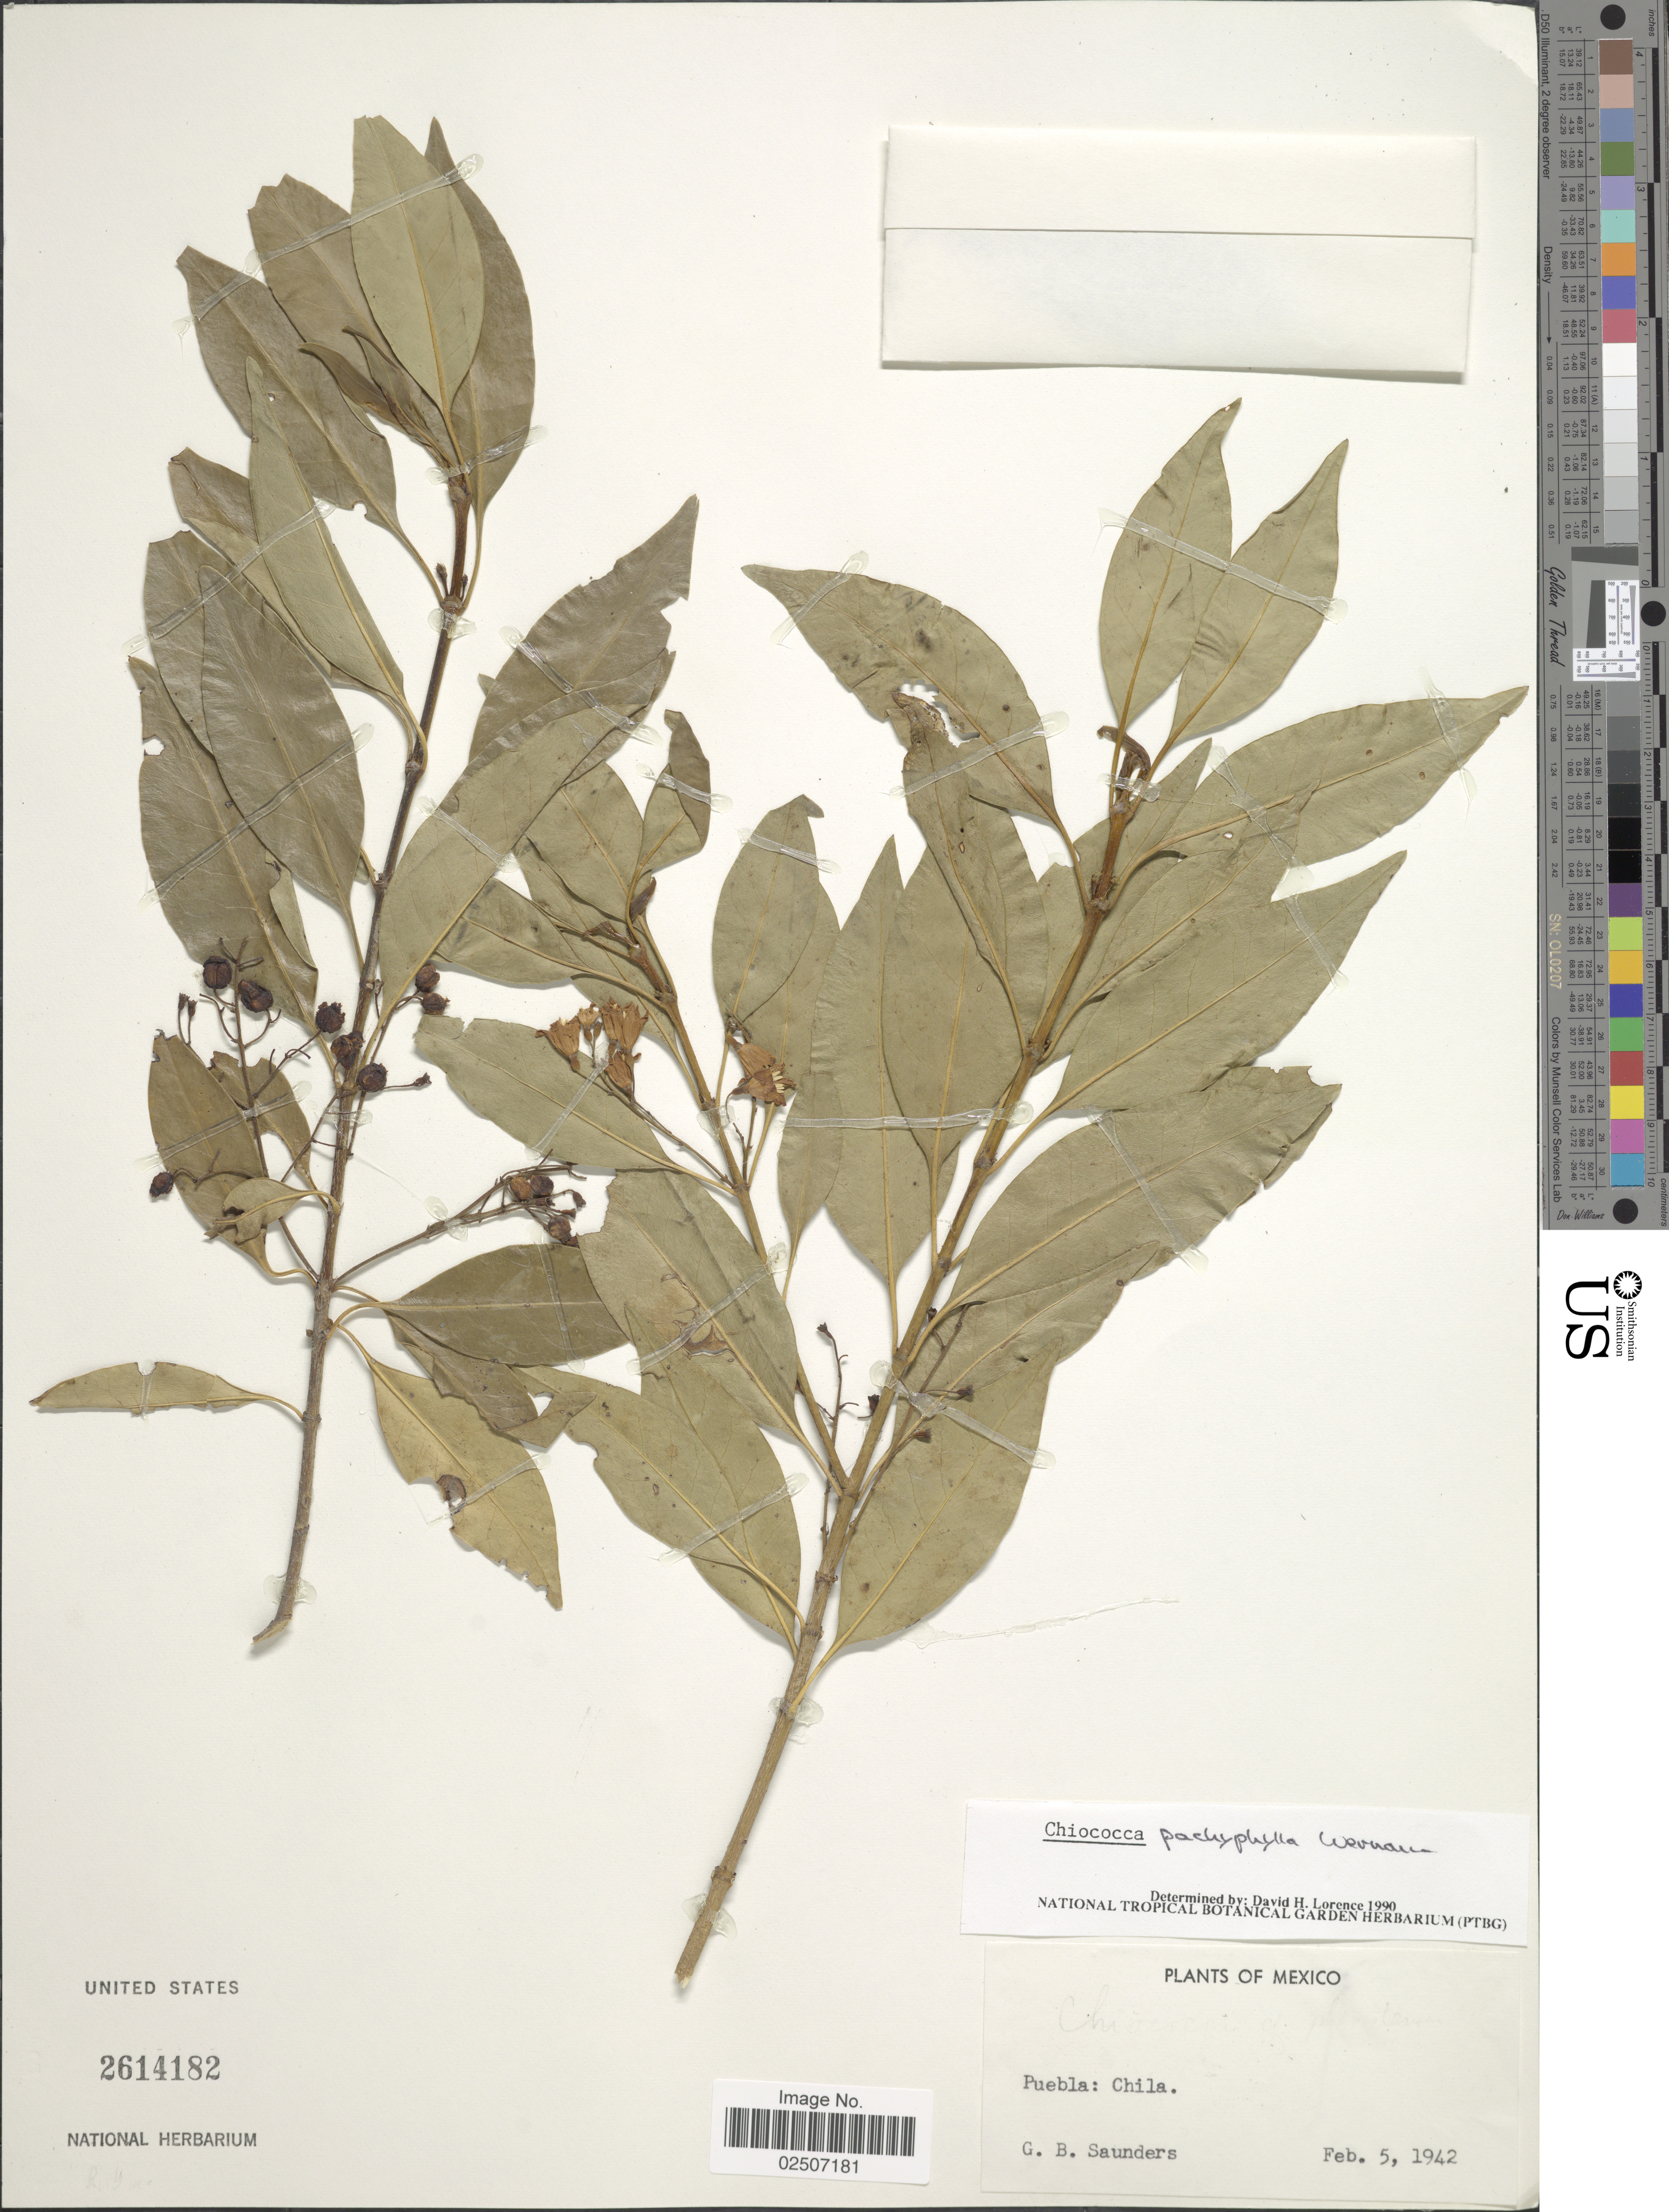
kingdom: Plantae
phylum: Tracheophyta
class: Magnoliopsida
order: Gentianales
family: Rubiaceae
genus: Chiococca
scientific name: Chiococca pachyphylla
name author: Wernham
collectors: G. B. Saunders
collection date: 1942-02-05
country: Mexico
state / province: Puebla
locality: Chila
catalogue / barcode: US 2614182